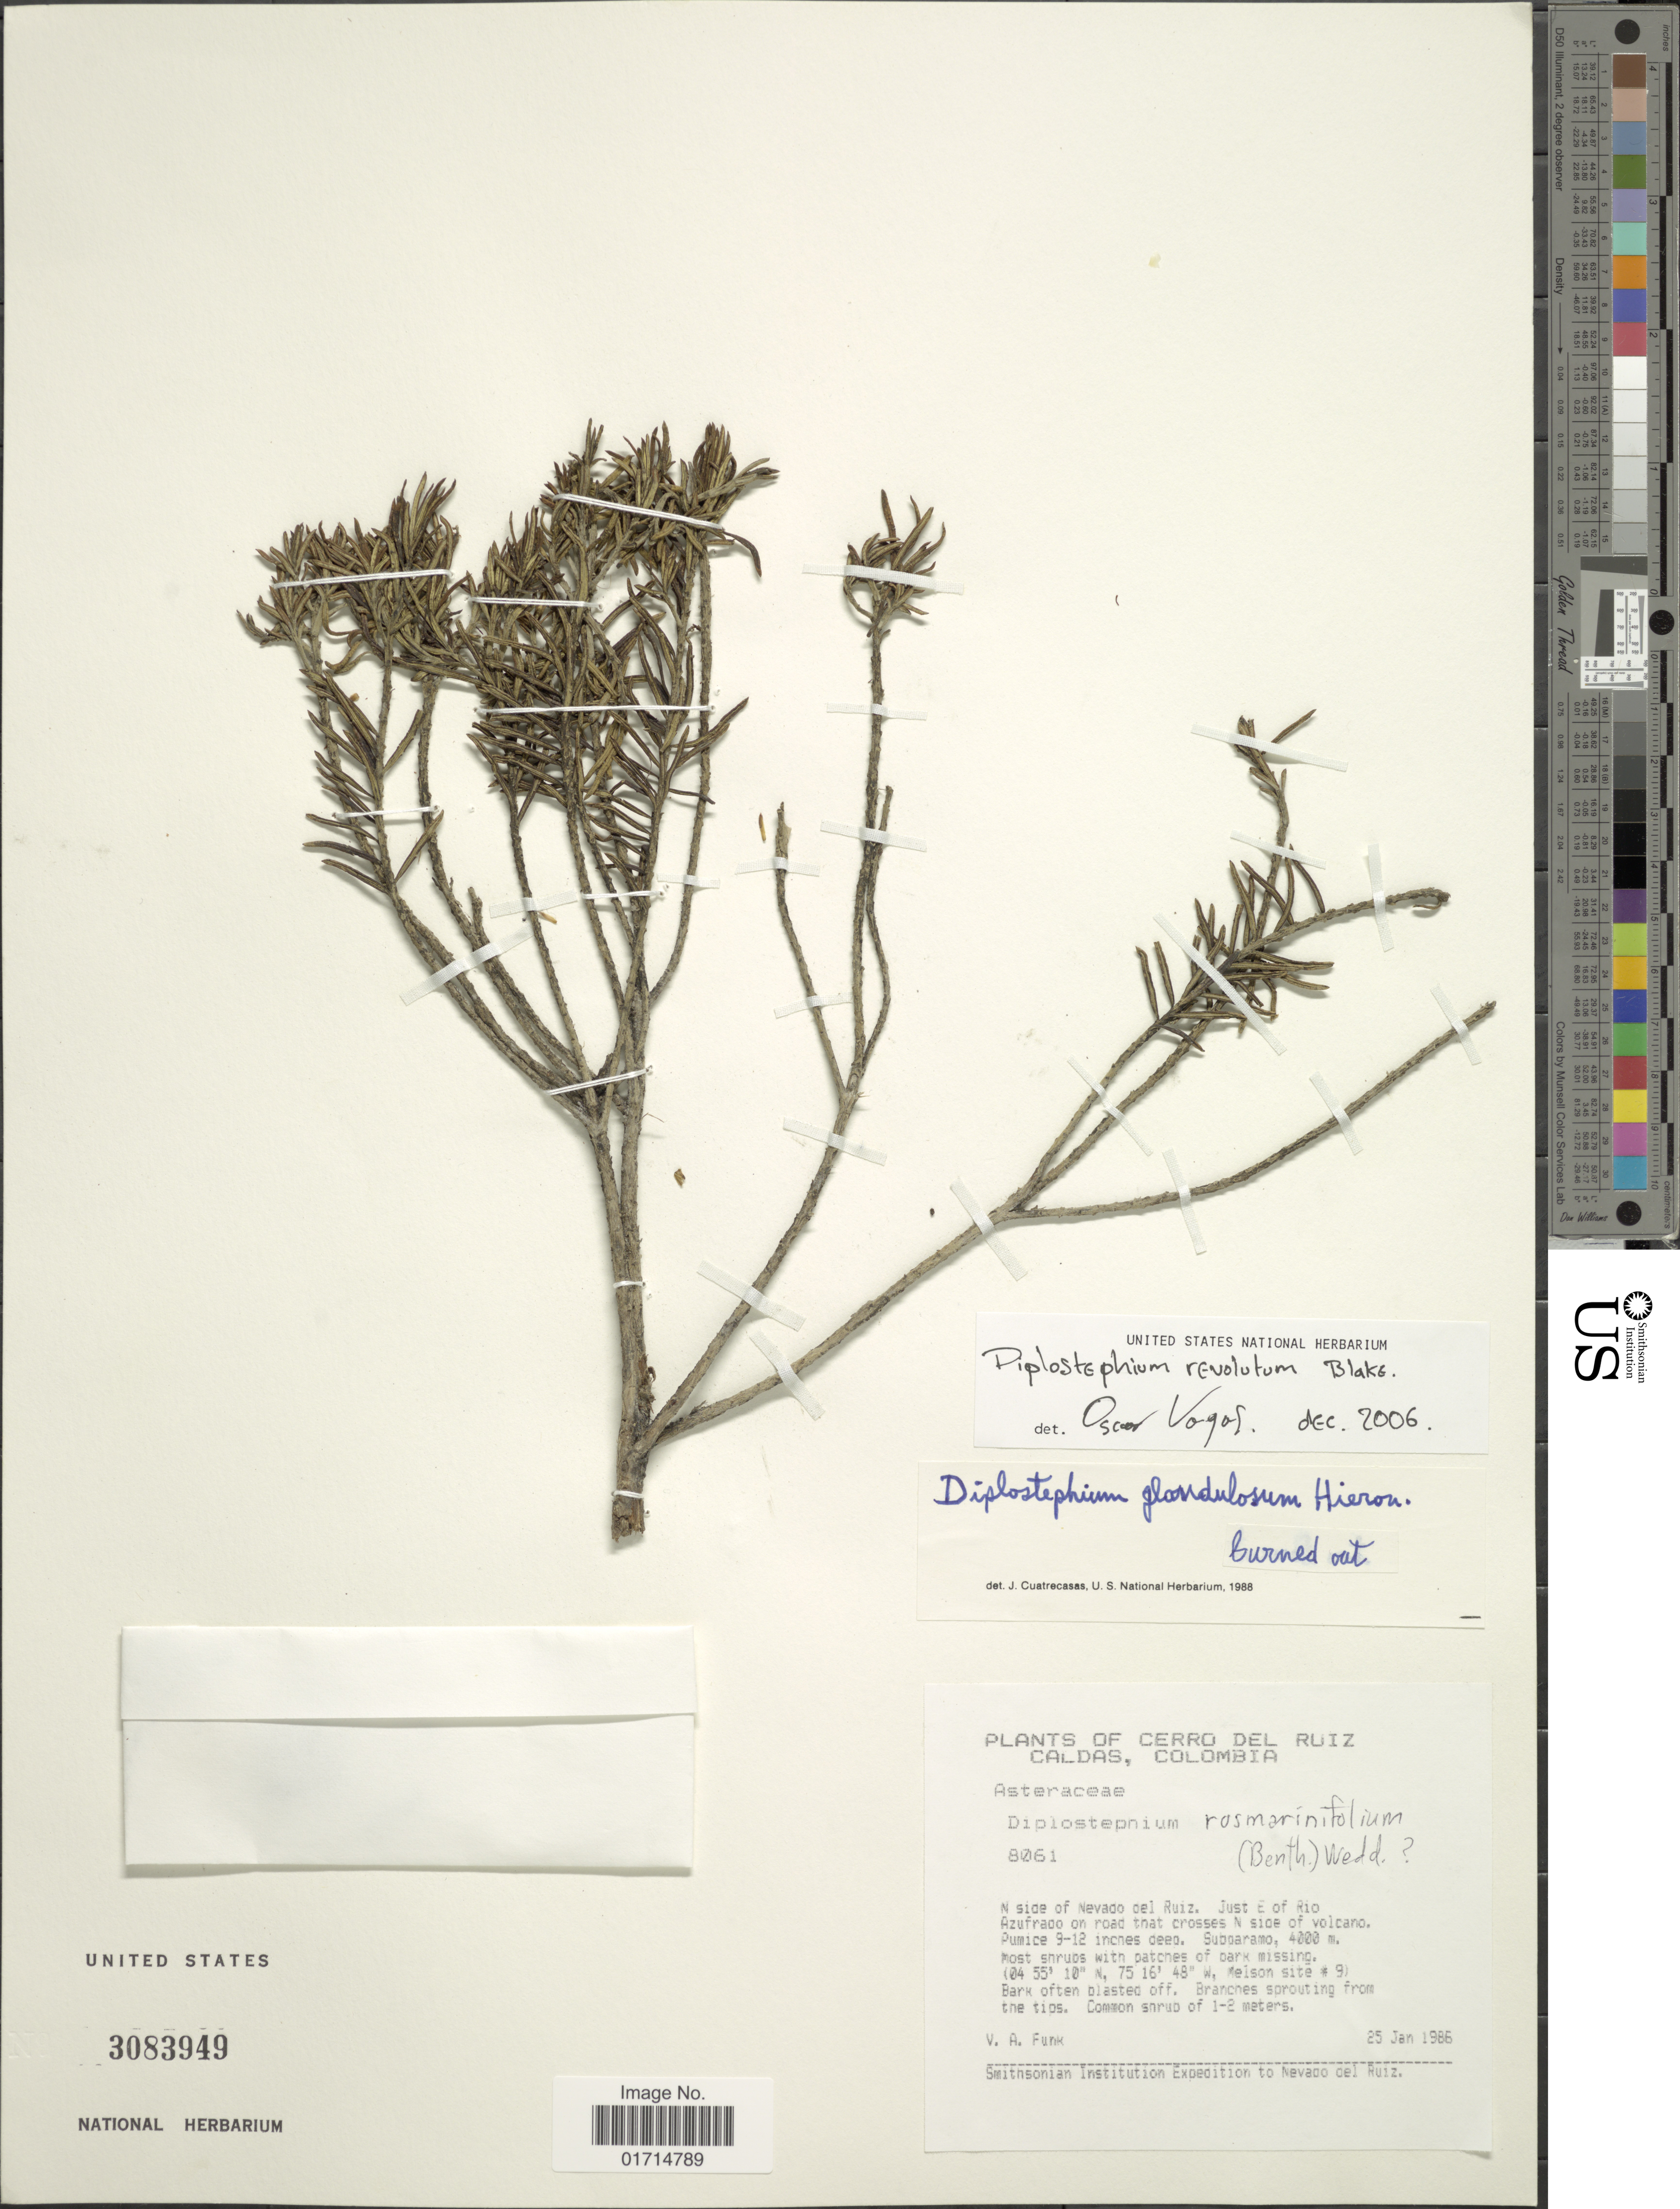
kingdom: Plantae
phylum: Tracheophyta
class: Magnoliopsida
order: Asterales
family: Asteraceae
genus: Diplostephium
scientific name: Diplostephium revolutum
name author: S.F. Blake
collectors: V. Funk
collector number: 8061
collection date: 1986-01-25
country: Colombia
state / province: Caldas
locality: Cerro del Ruiz Caldas, Colombia. N side of Nevado del Ruiz. Just E of Rio Azufrado on road that crosses N side of volcano.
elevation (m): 4000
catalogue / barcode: US 3083949